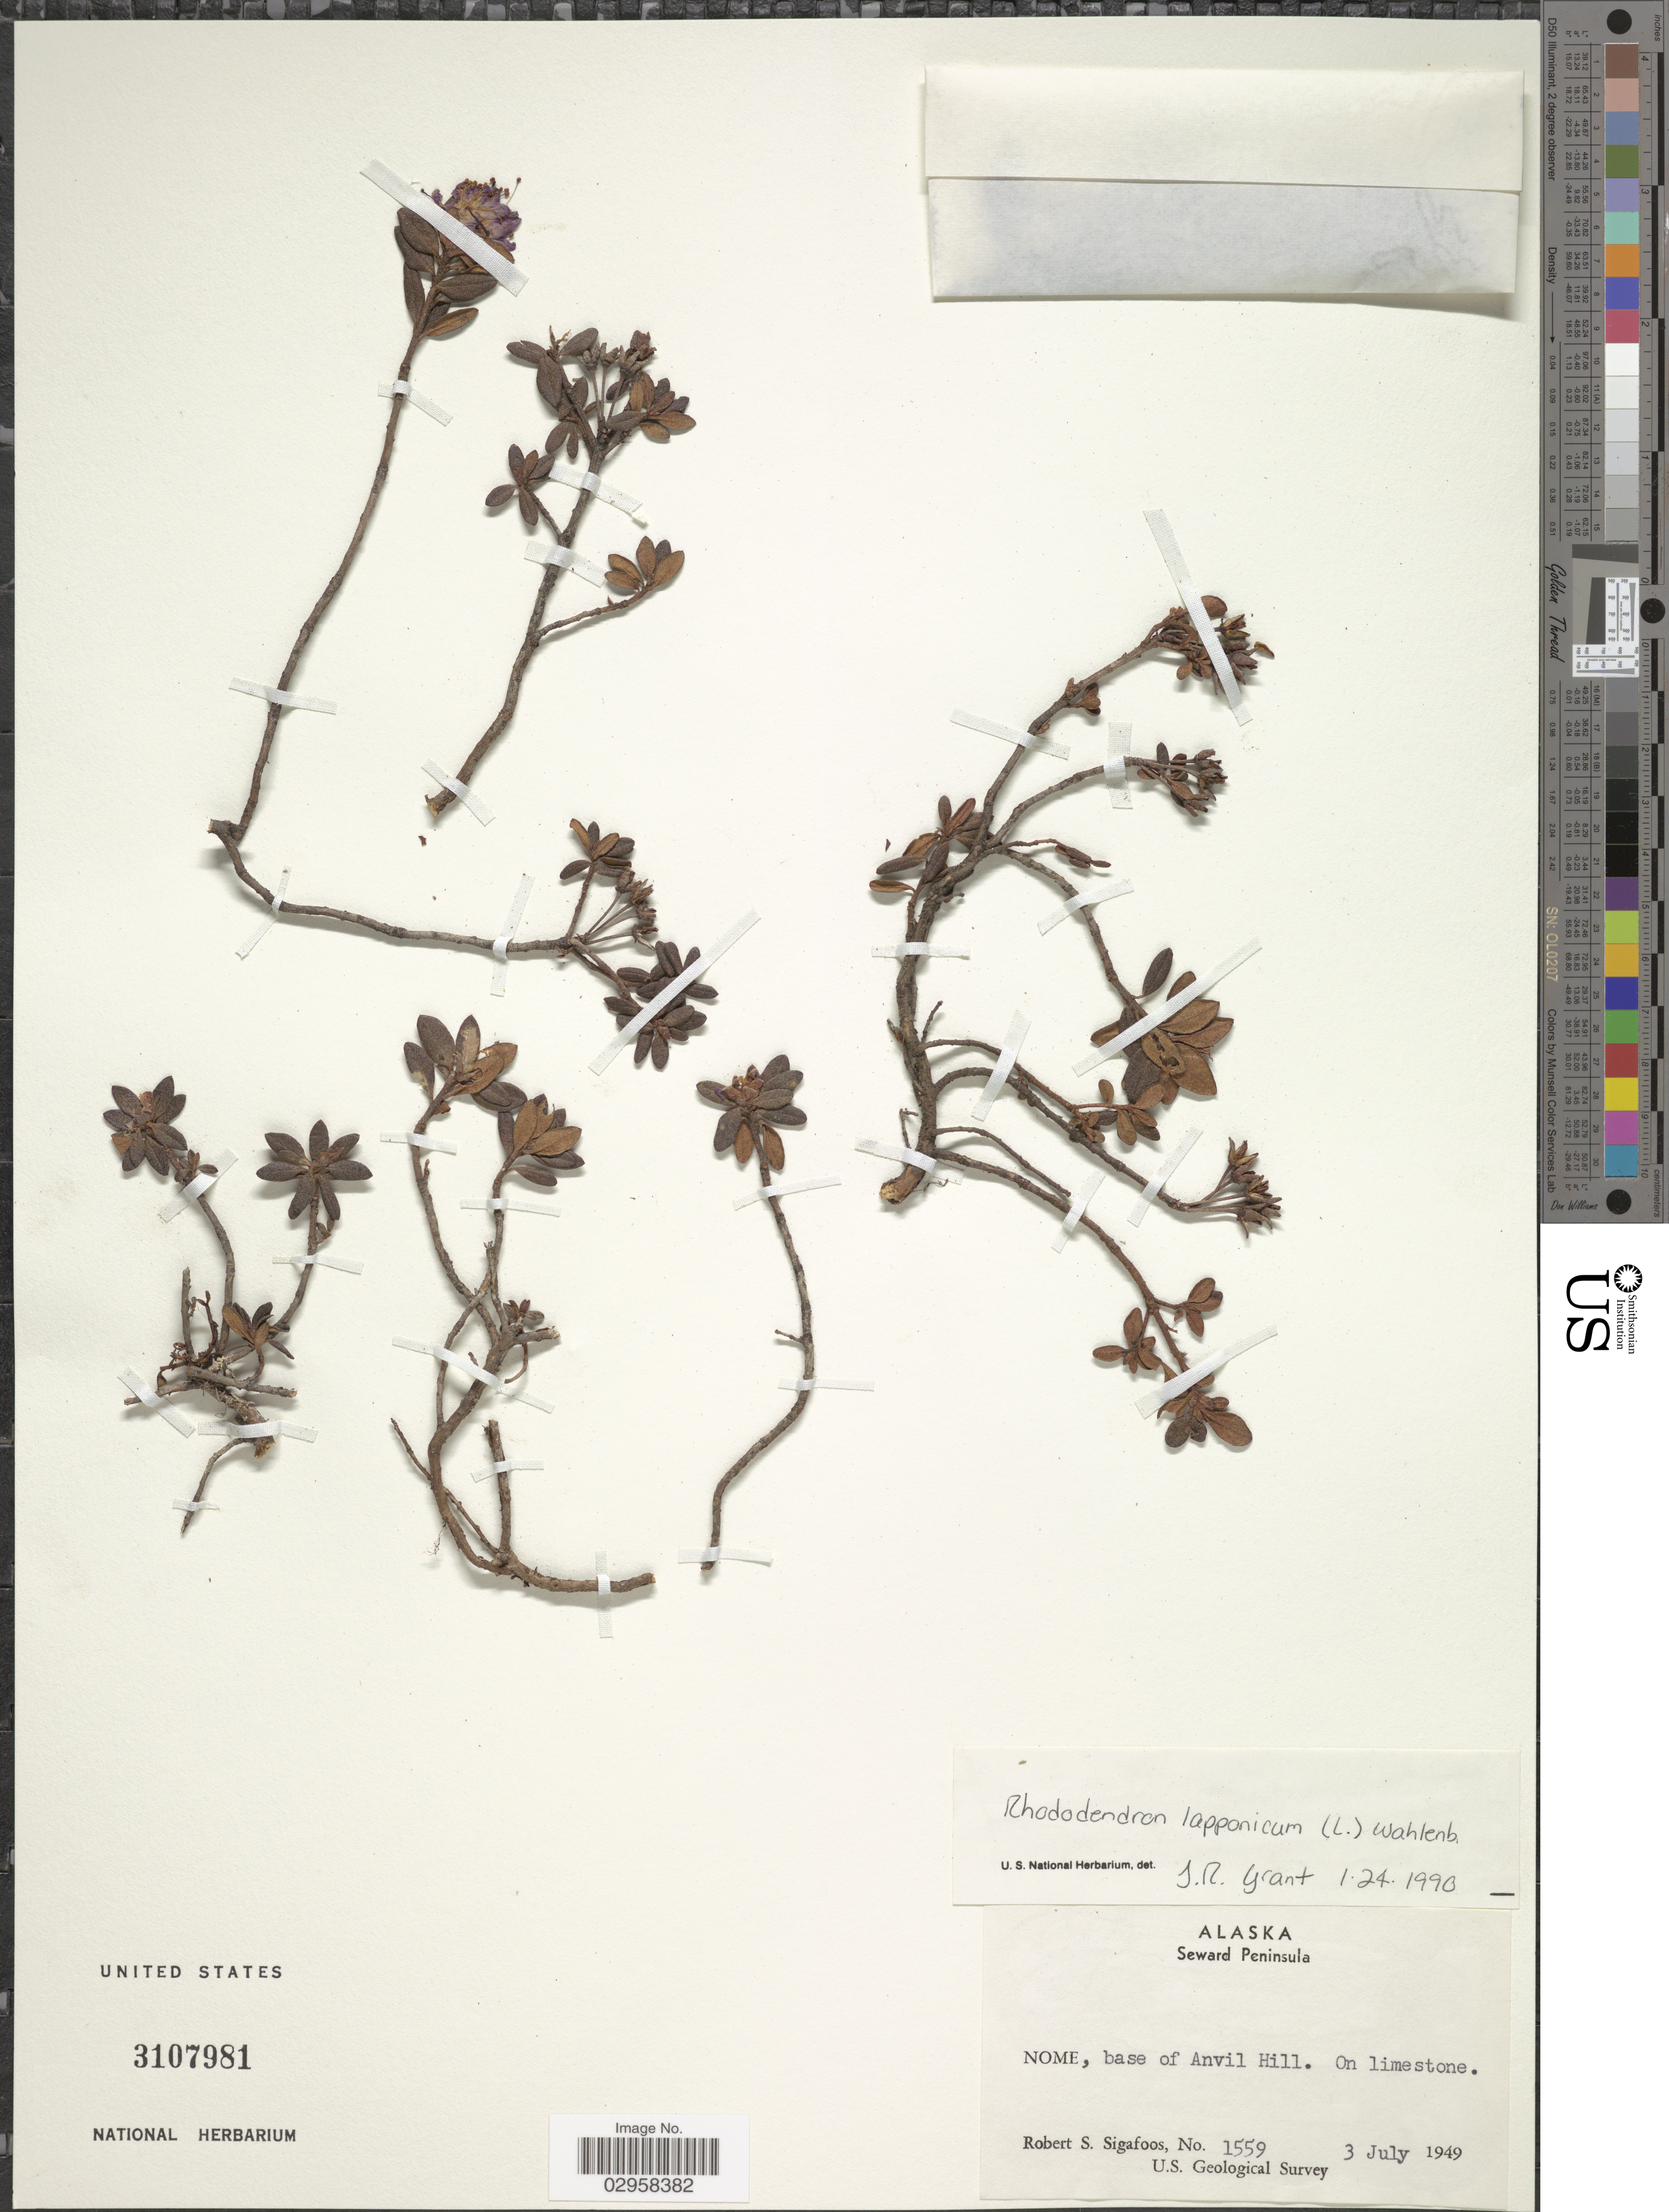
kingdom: Plantae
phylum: Tracheophyta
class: Magnoliopsida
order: Ericales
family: Ericaceae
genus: Rhododendron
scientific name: Rhododendron lapponicum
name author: (L.) Wahlenb.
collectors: R. Sigafoos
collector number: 1559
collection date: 1949-07-03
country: United States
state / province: Alaska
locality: Seward Peninsula. Nome, base of Anvil Hill. On limestone.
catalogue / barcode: US 3107981